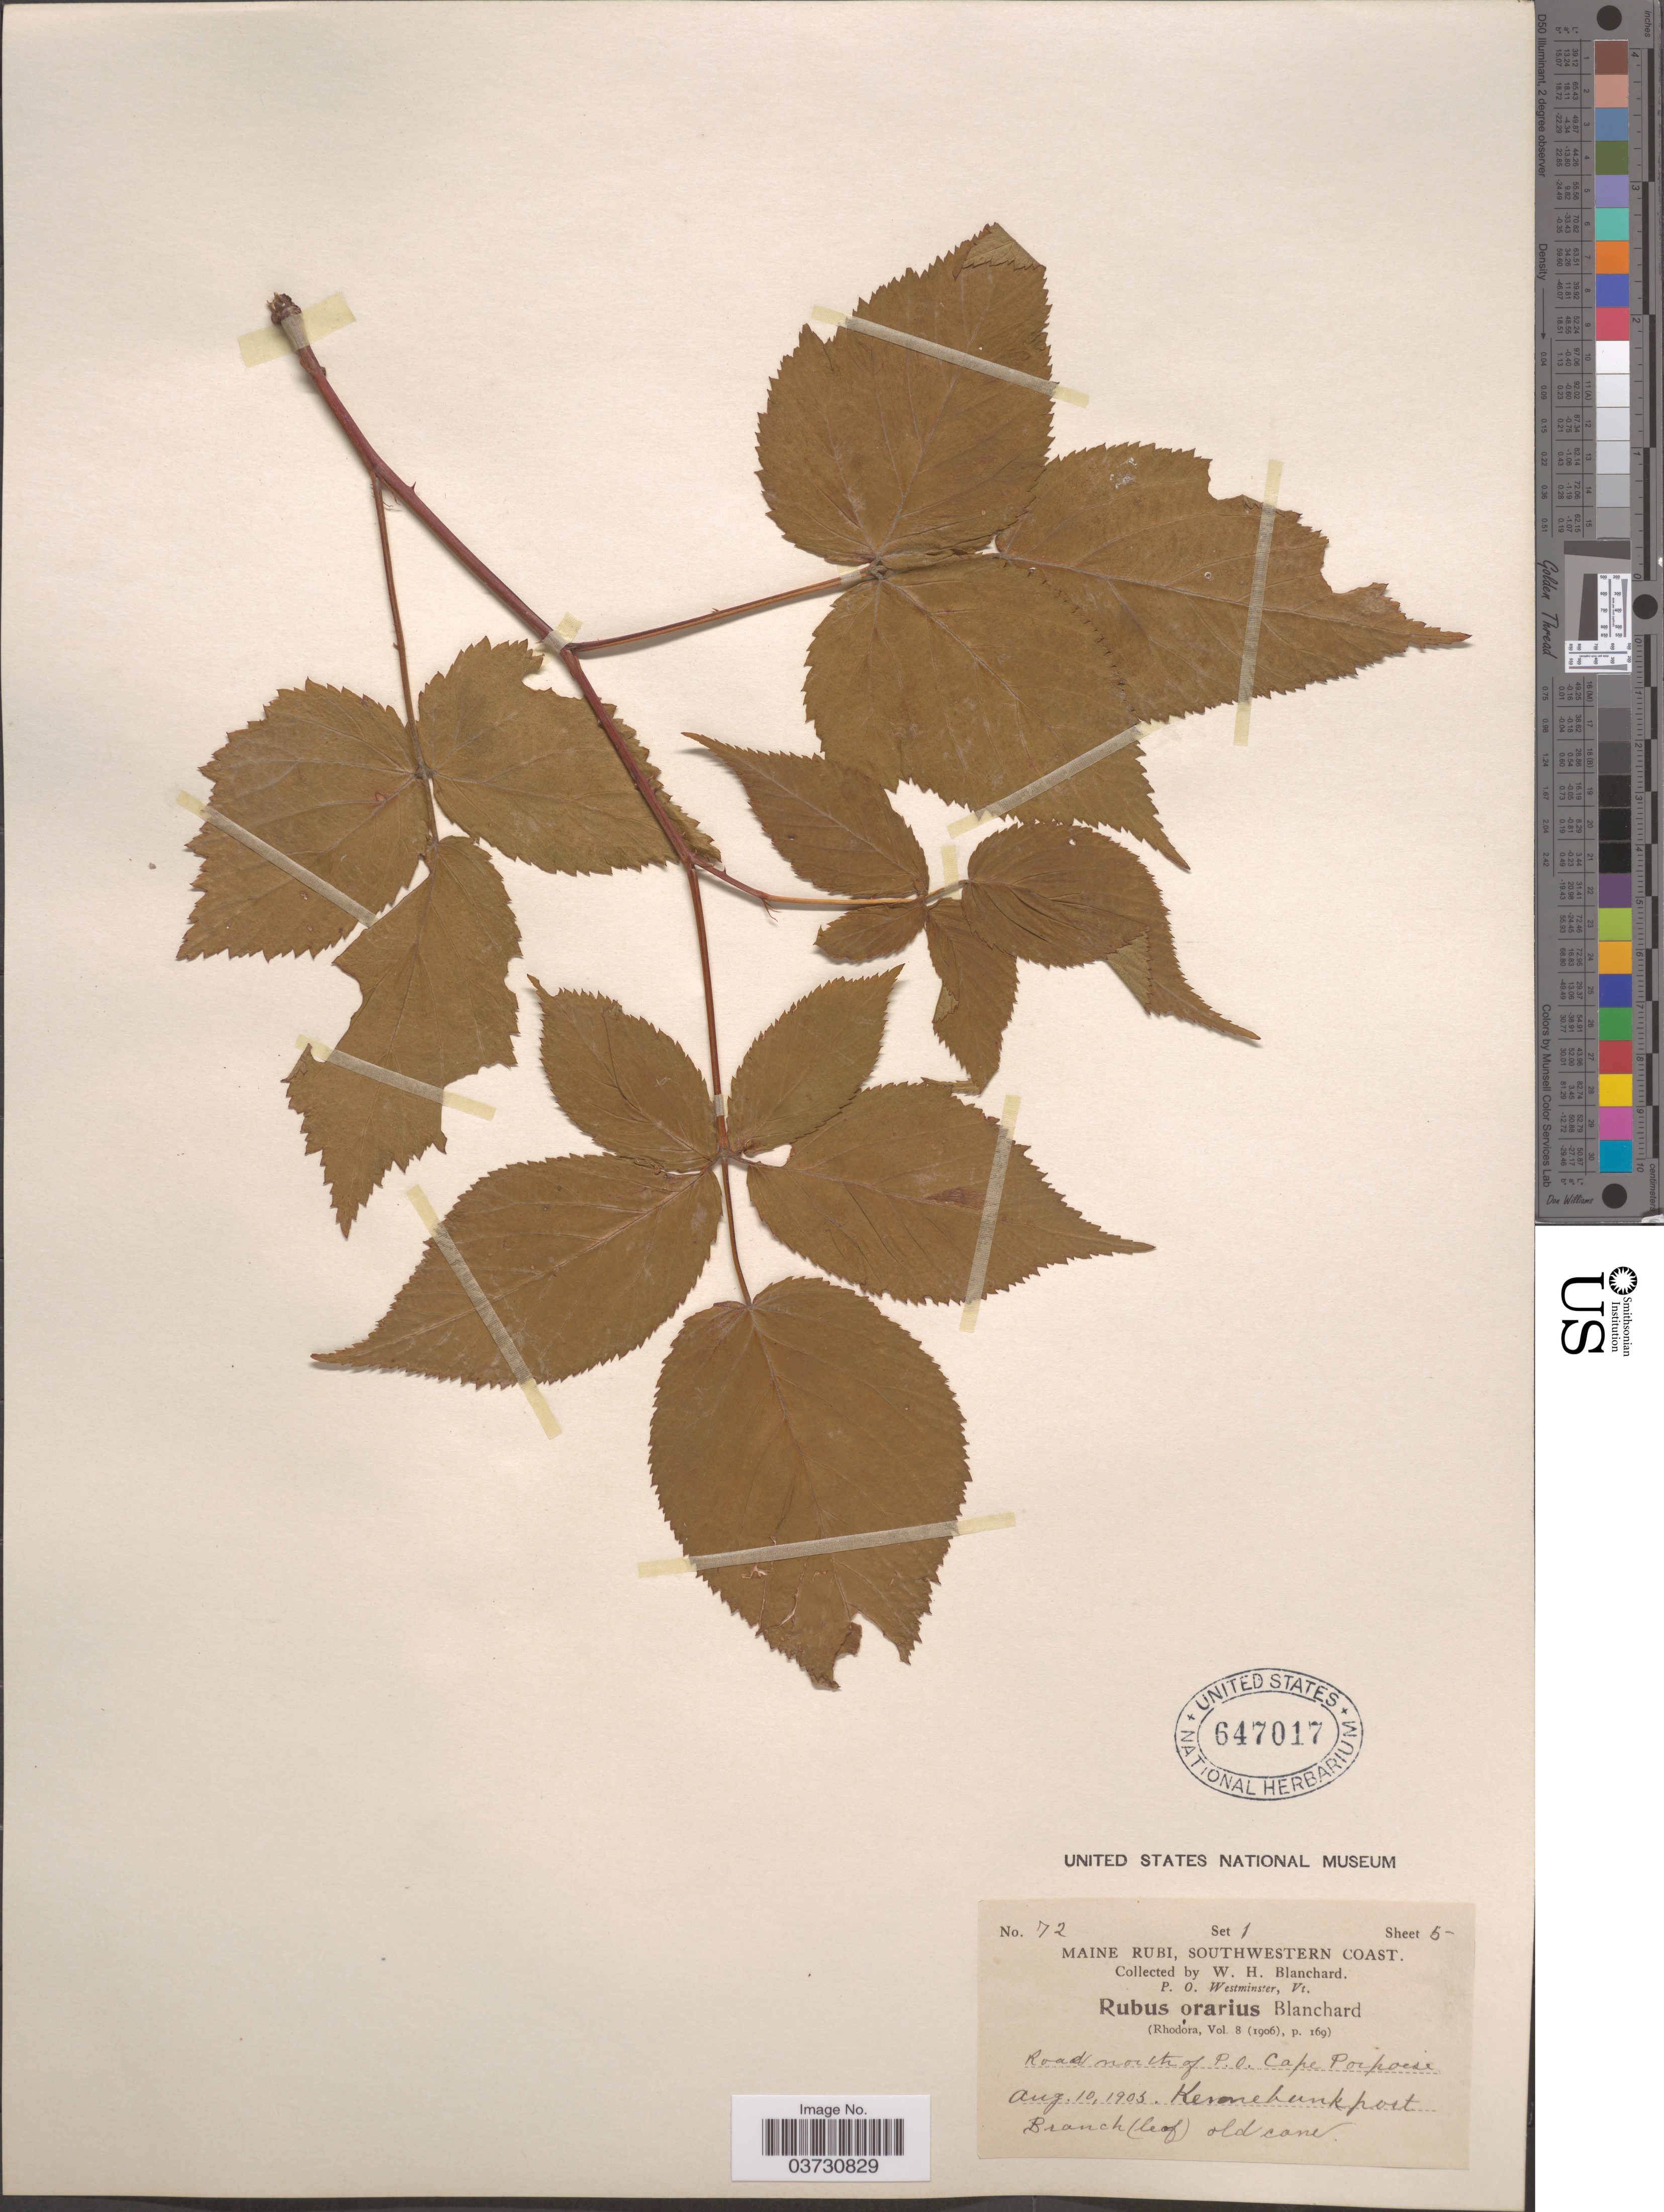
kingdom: Plantae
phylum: Tracheophyta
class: Magnoliopsida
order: Rosales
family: Rosaceae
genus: Rubus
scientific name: Rubus pergratus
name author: Blanch.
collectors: W. H. Blanchard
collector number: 72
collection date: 1905-08-10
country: United States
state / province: Maine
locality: Maine Rubi, Southwestern Coast. Road north of P. O. Cape Porpoise. Kennebunk port.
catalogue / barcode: US 647017